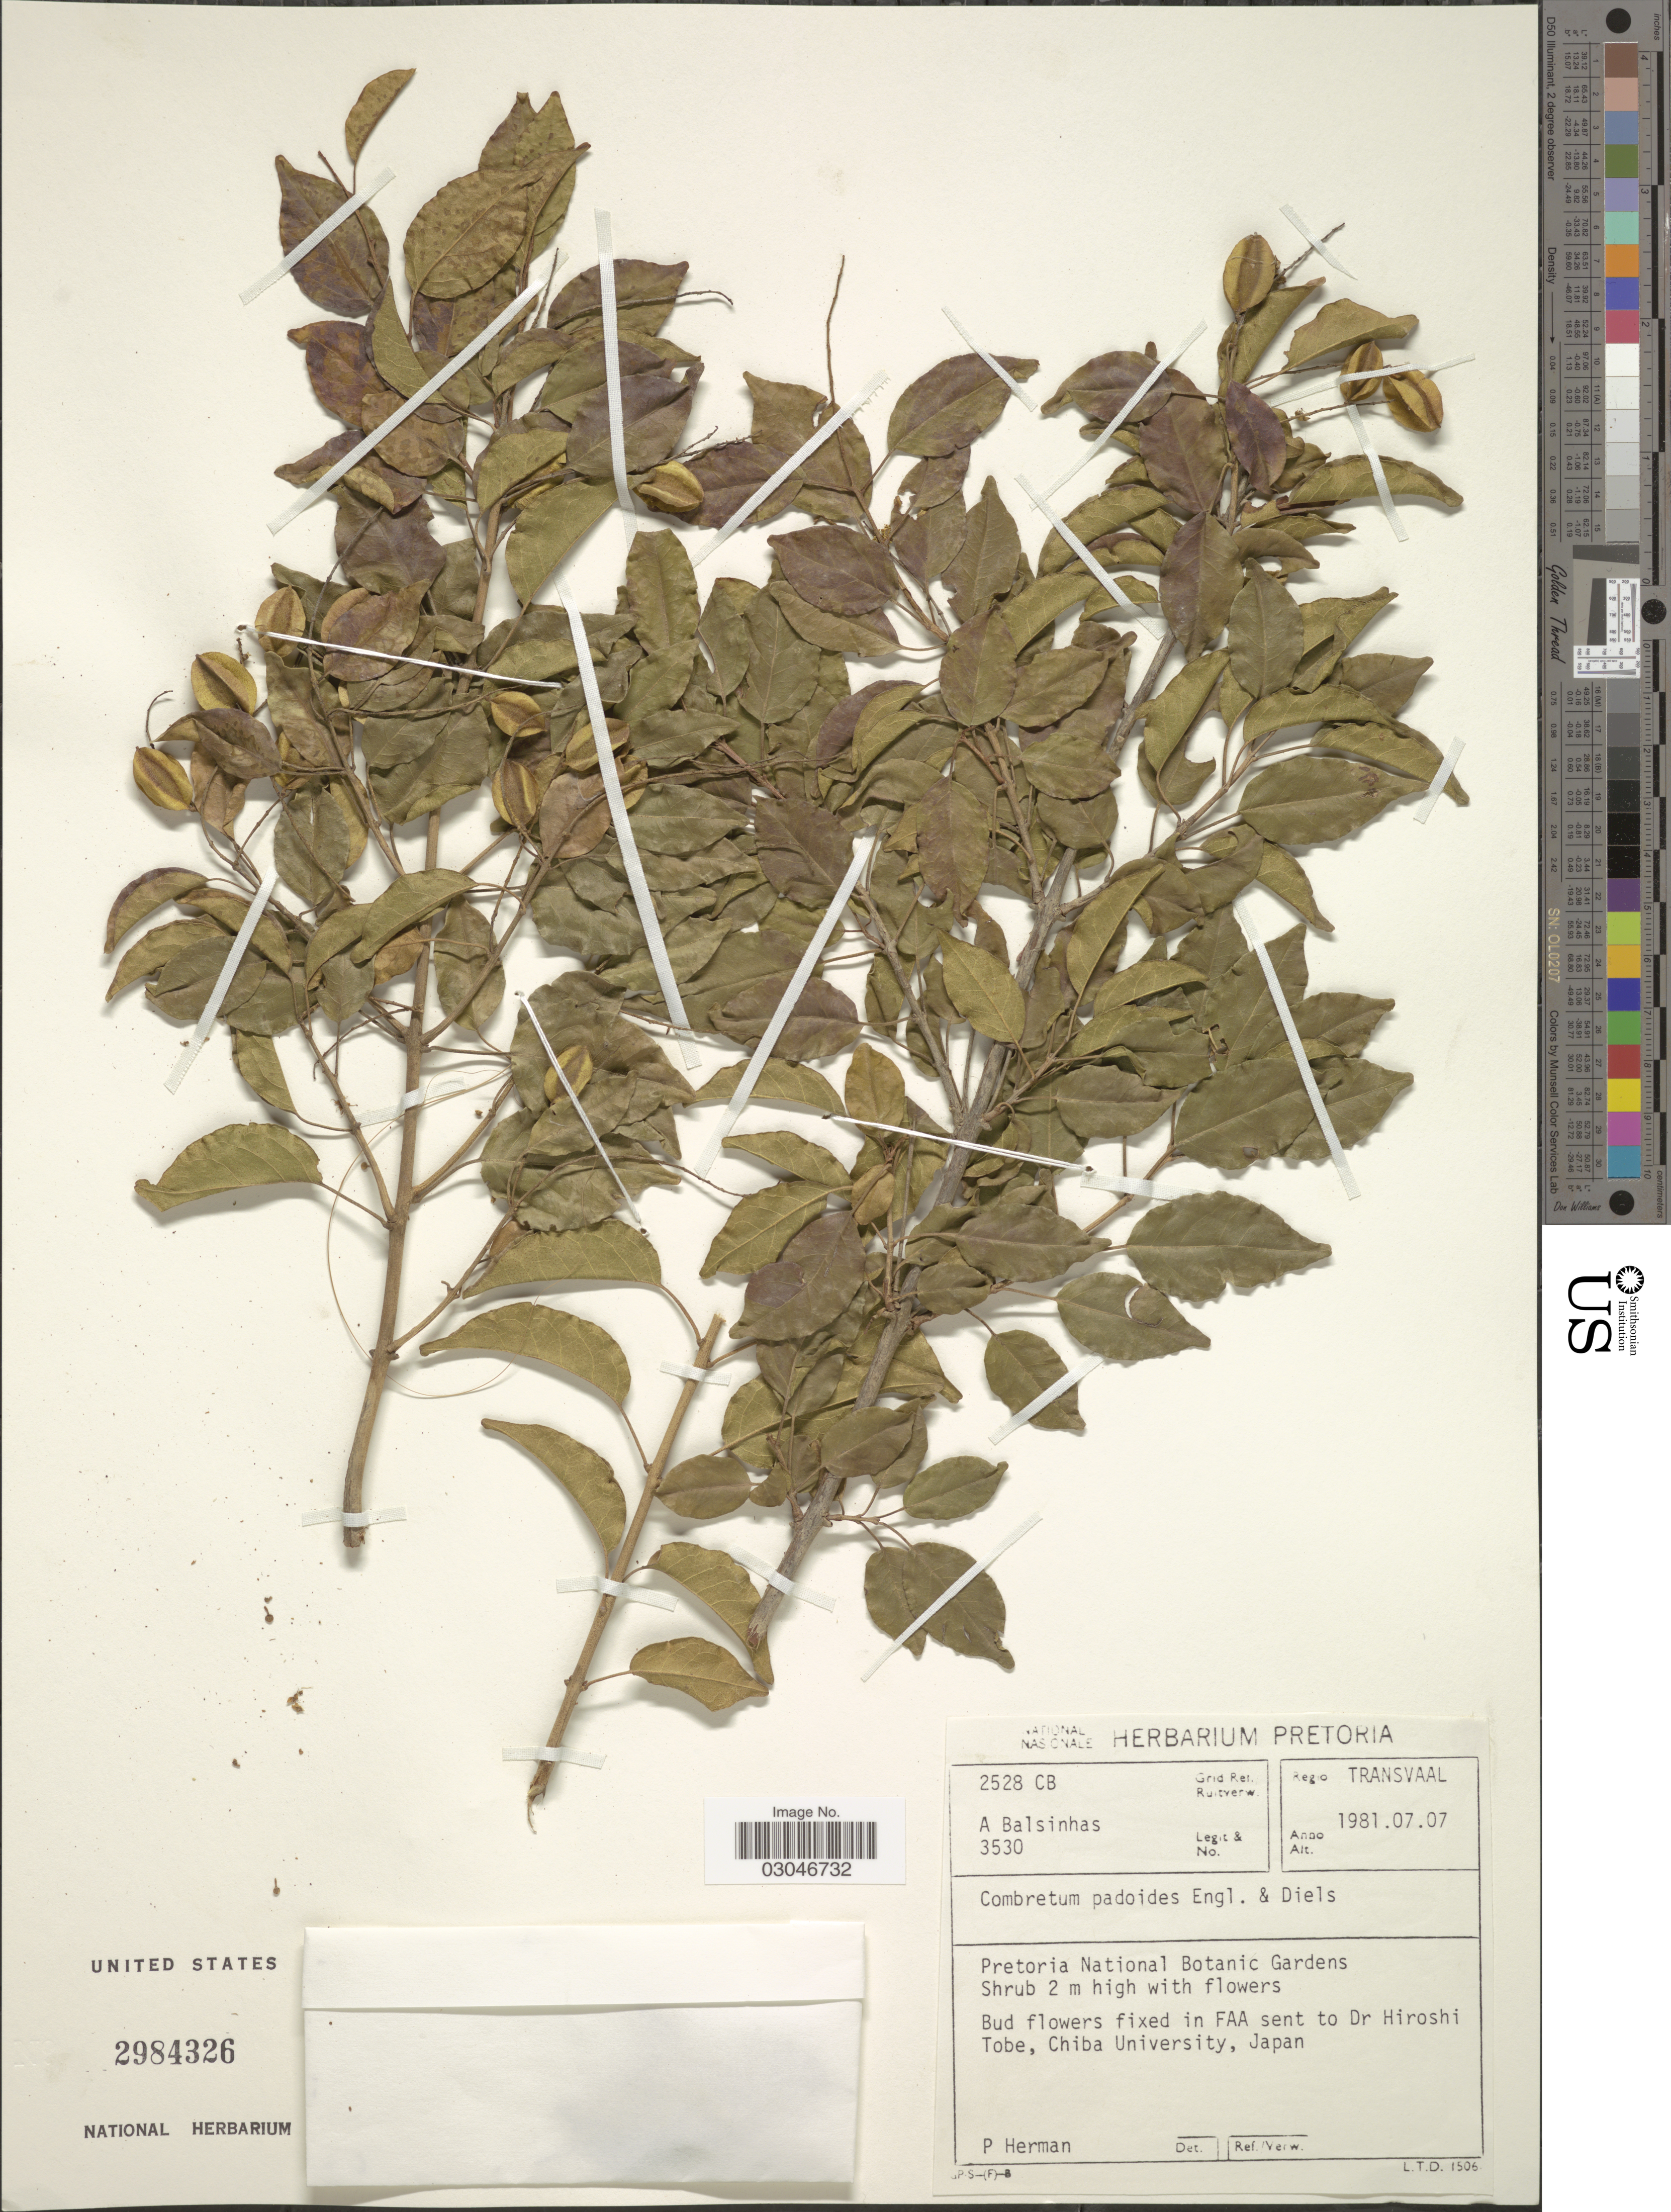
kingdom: Plantae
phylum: Tracheophyta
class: Magnoliopsida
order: Myrtales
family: Combretaceae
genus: Combretum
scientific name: Combretum padoides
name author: Engl. & Diels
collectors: A. A. Balsinhas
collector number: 3530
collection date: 1981-07-07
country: South Africa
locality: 2528 CB Grid Ref./ Ruitverw. Regio Transvaal. Pretoria National Botanic Gardens.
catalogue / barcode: US 2984326